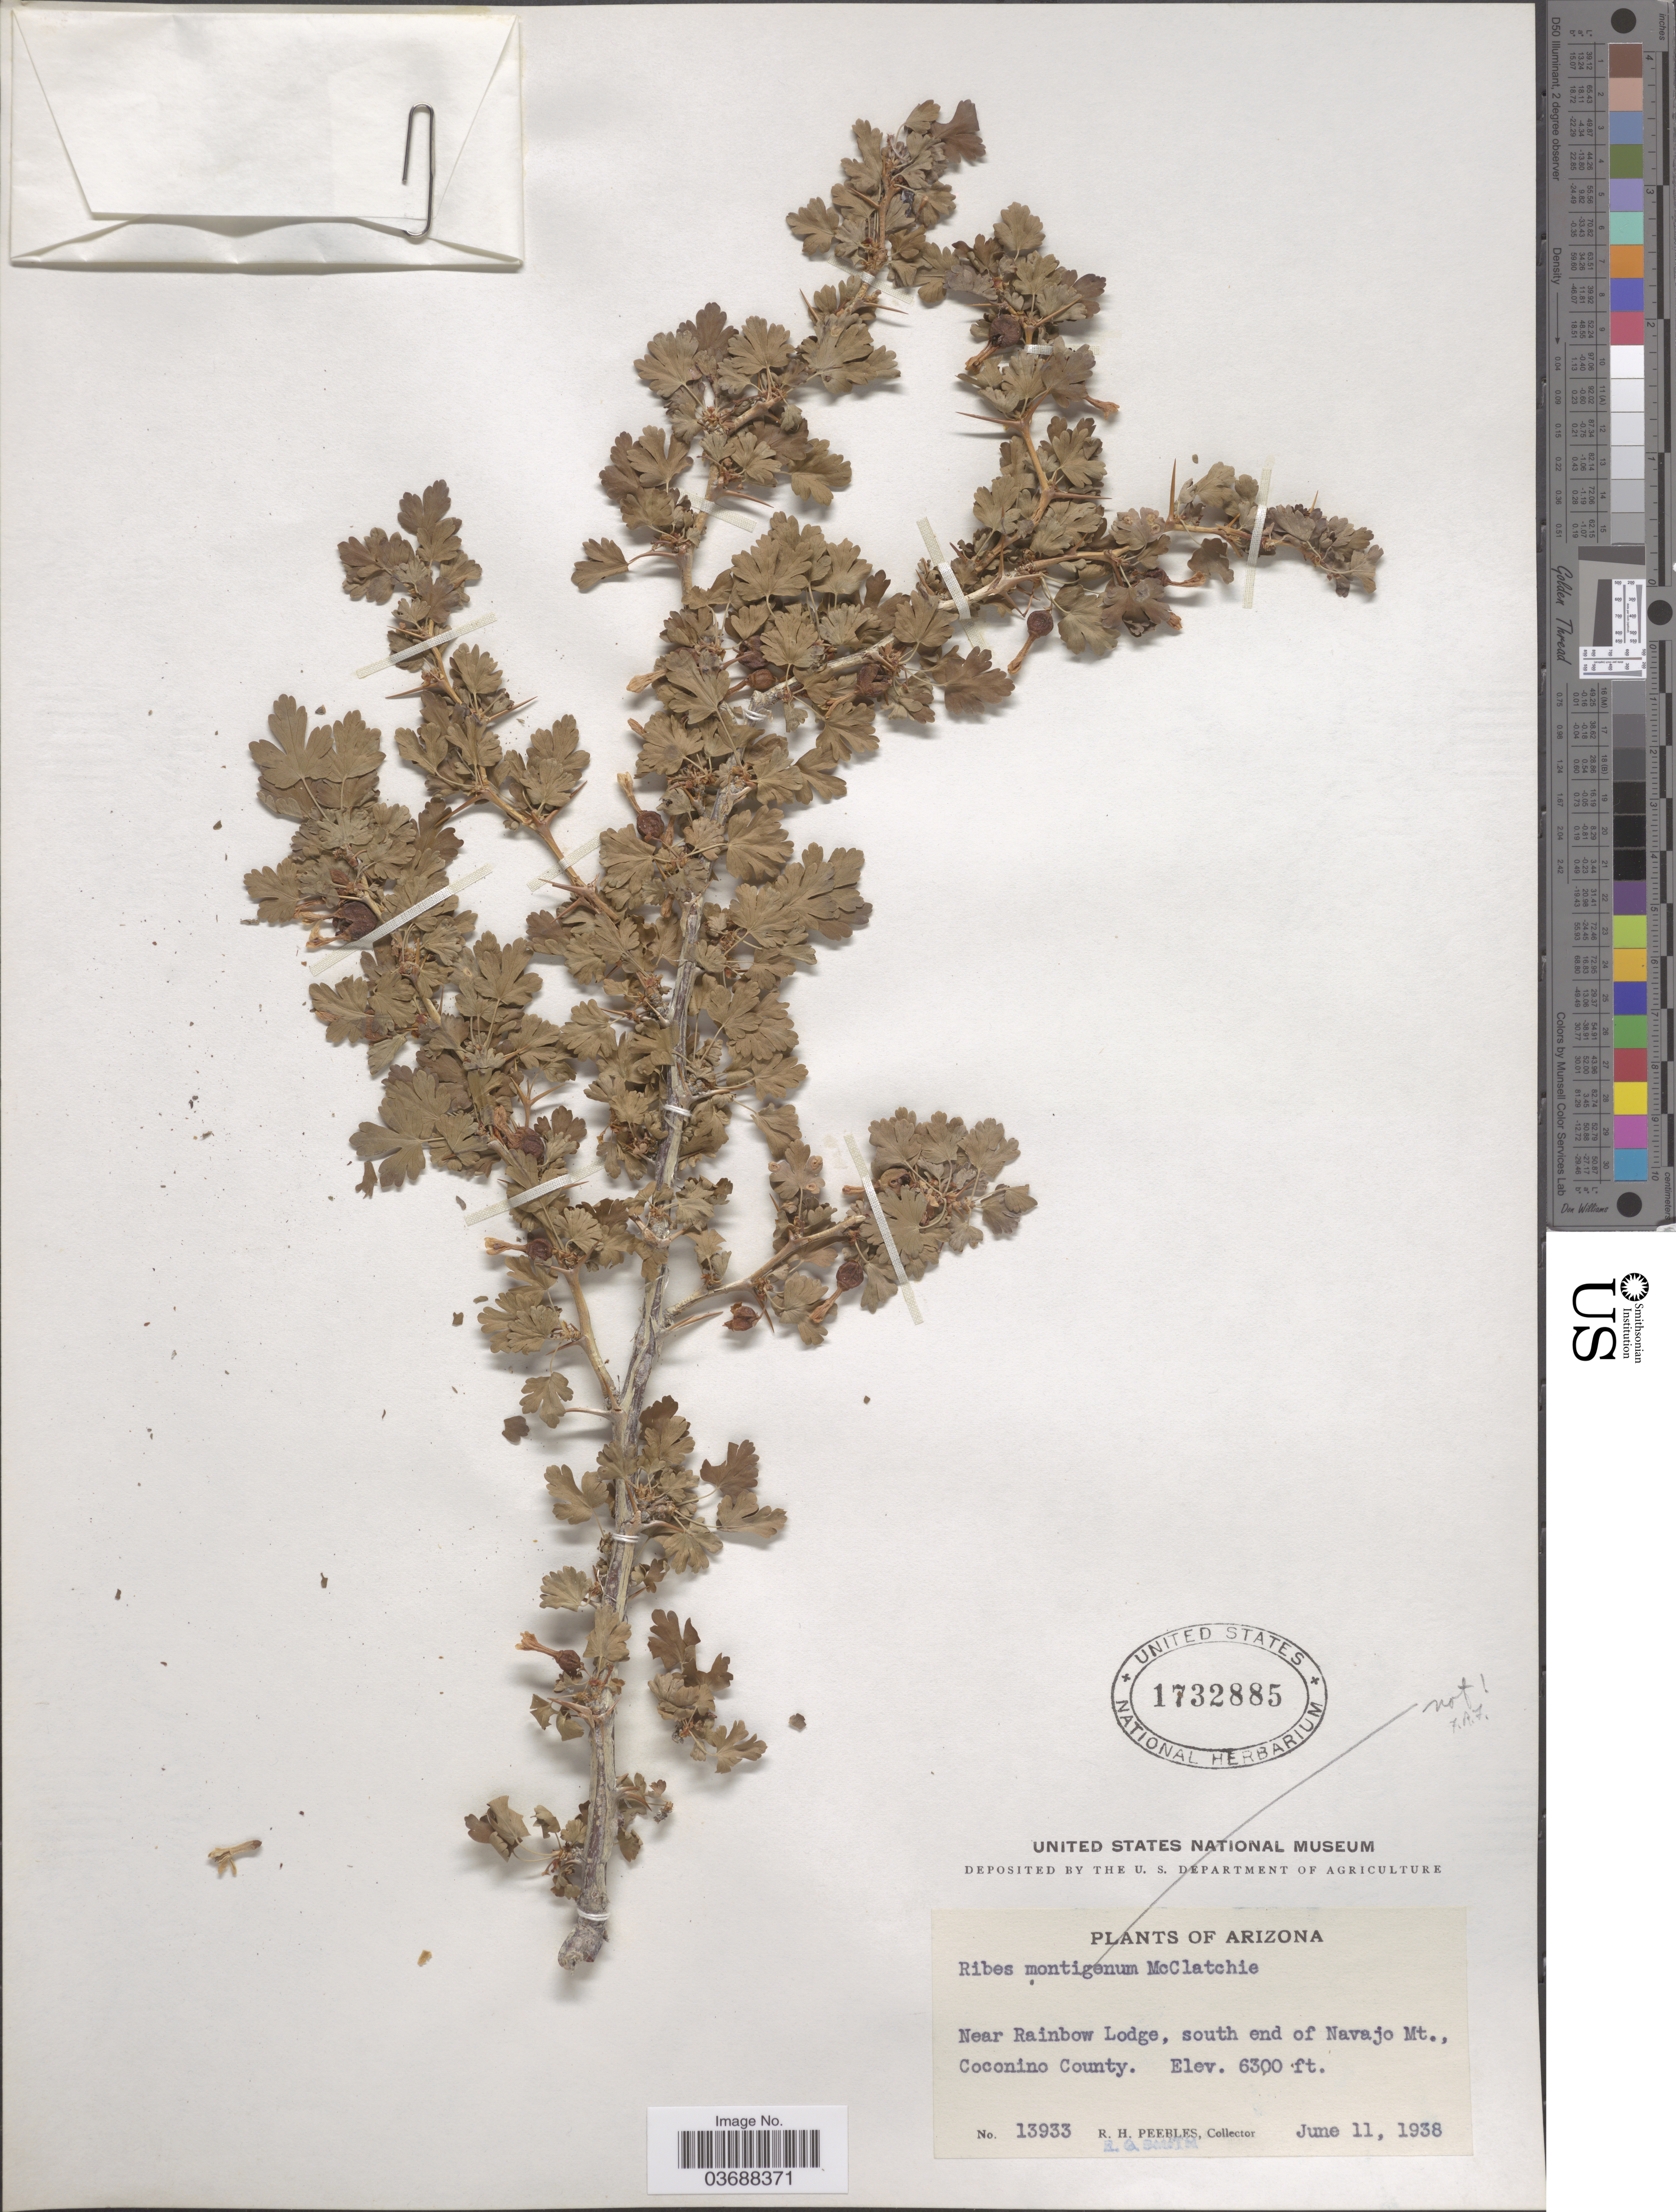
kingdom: Plantae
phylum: Tracheophyta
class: Magnoliopsida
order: Saxifragales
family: Grossulariaceae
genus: Ribes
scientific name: Ribes montigenum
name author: McClatchie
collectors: R. H. Peebles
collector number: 13933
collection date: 1938-06-11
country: United States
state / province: Arizona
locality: Near Rainbow Lodge, south end of Navajo Mt., Coconino County.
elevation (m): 1920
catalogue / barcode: US 1732885